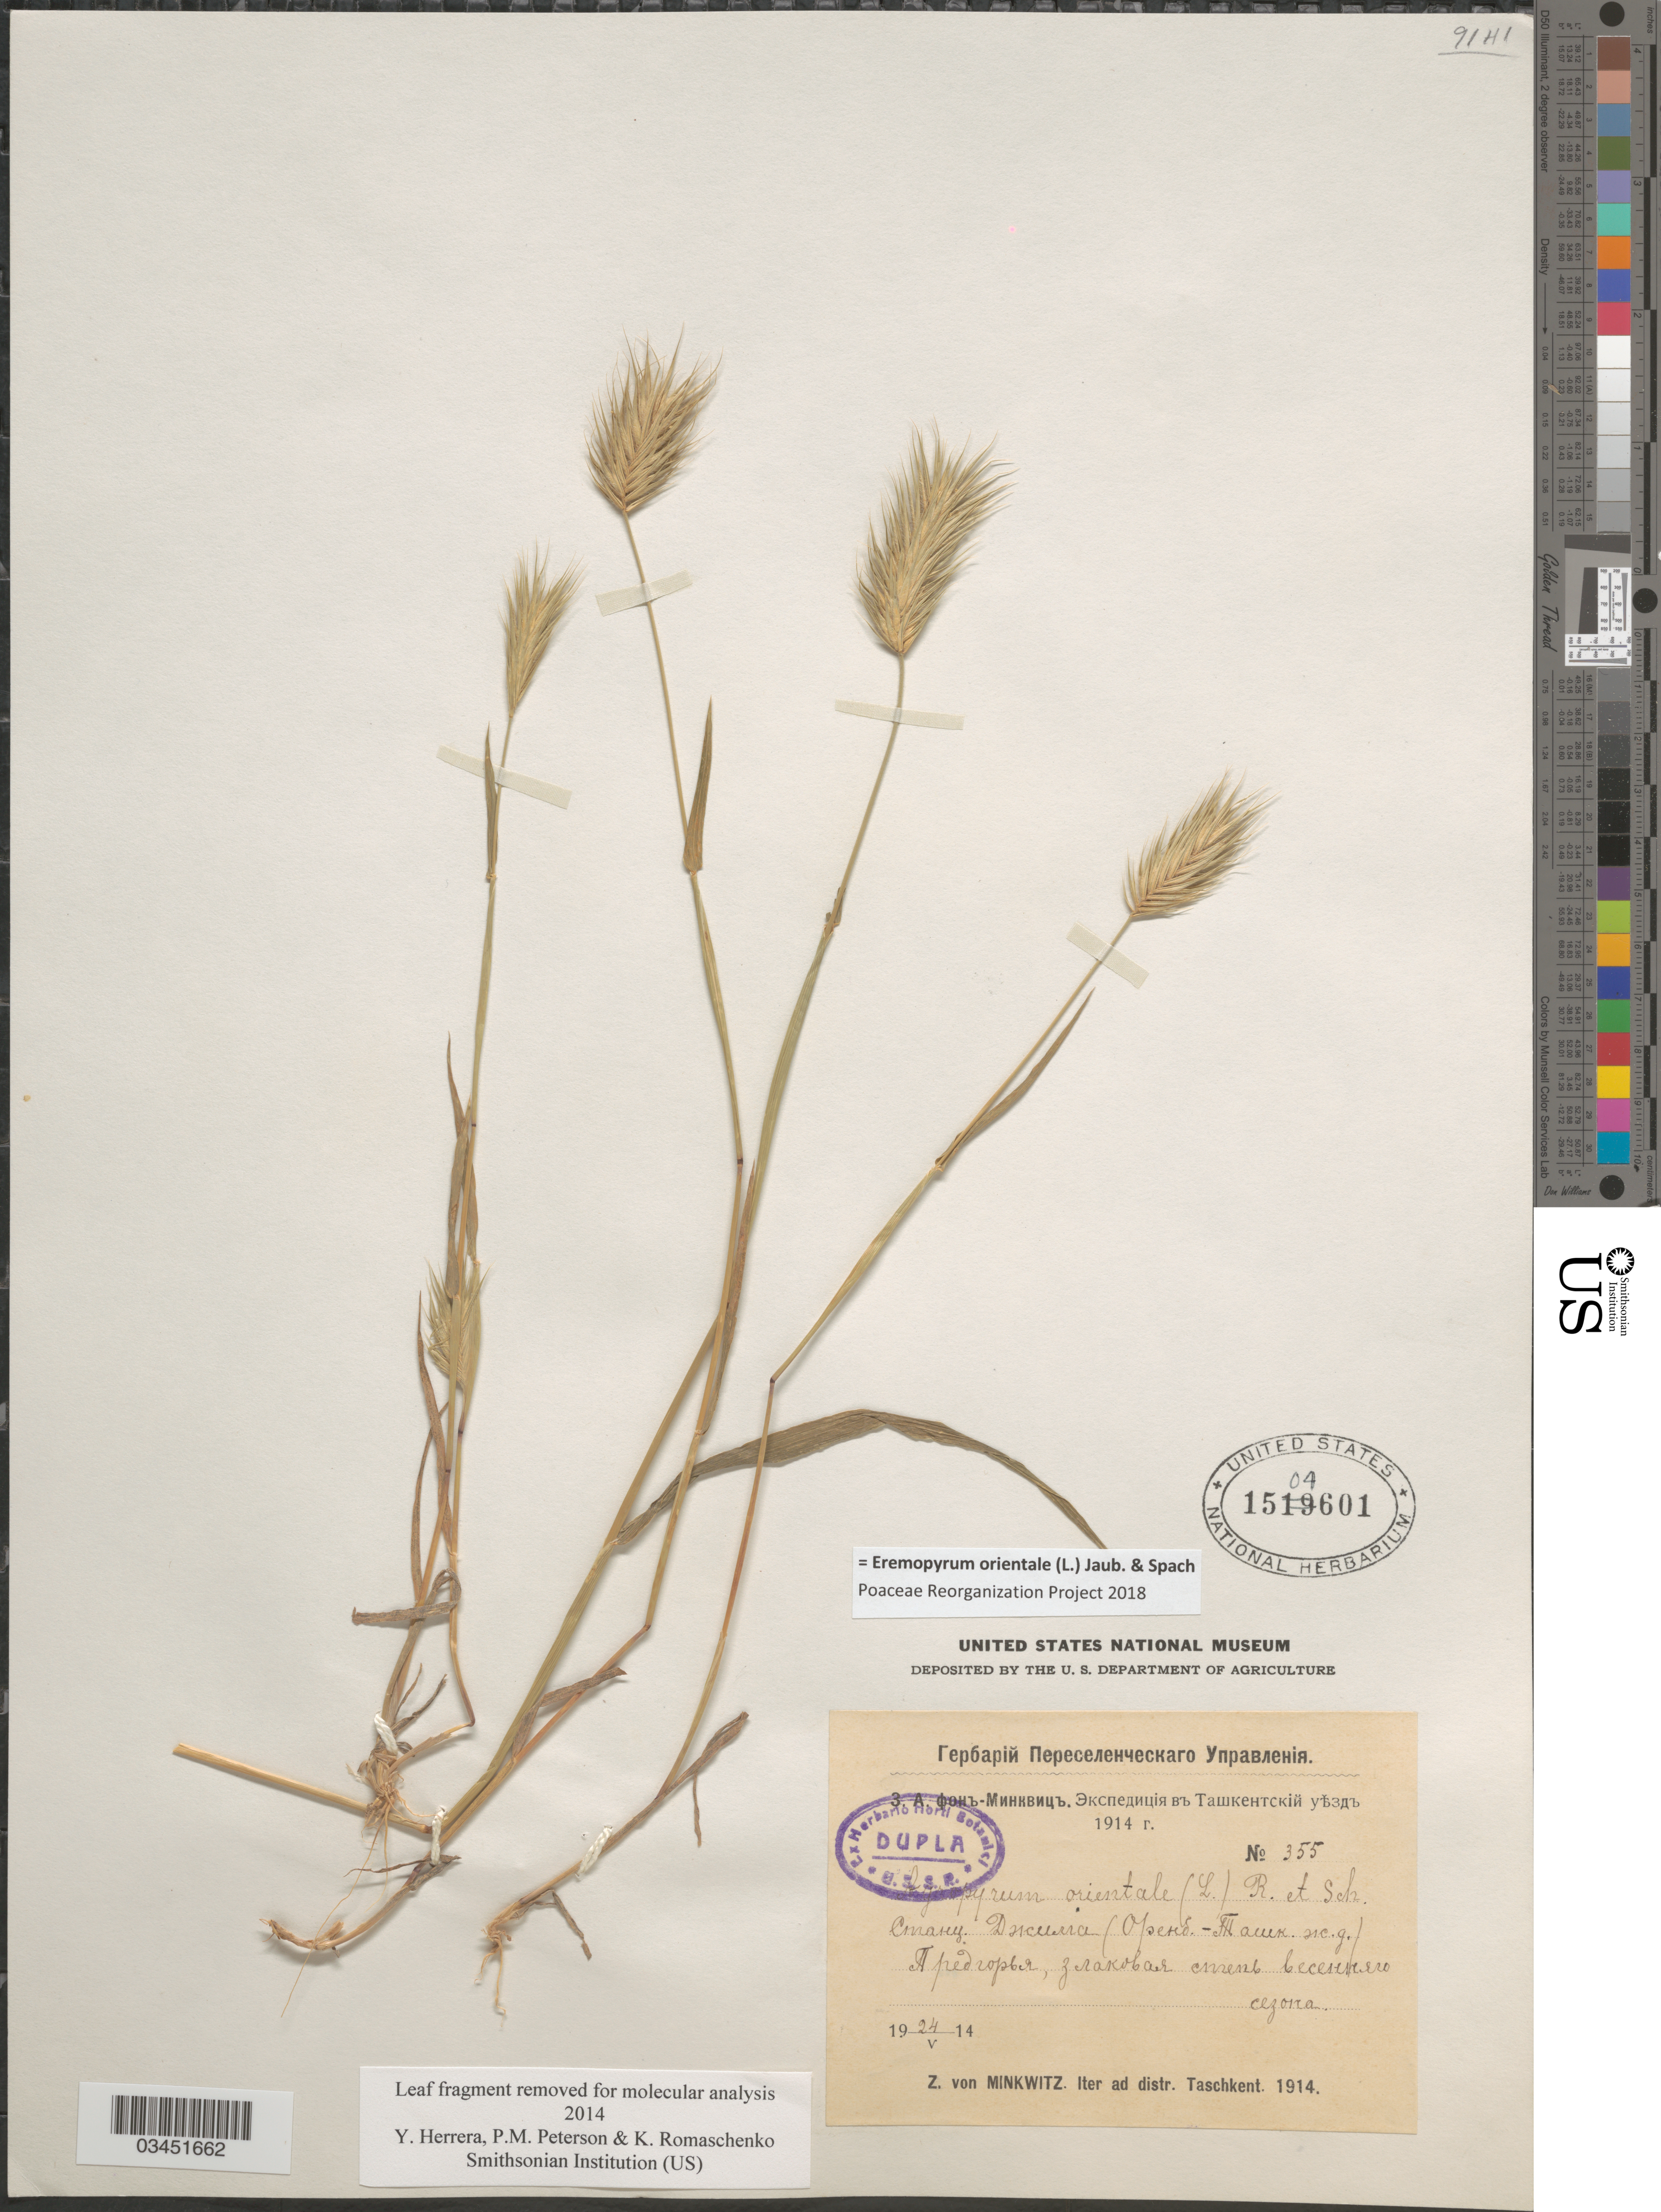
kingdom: Plantae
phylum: Tracheophyta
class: Liliopsida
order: Poales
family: Poaceae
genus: Eremopyrum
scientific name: Eremopyrum orientale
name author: (L.) Jaub. & Spach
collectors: Z. Minkwitz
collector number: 355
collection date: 1914-05-24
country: Uzbekistan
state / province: Toshkent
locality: Iter ad distr. Taschkent. Station Dzhima on railroad Orenburg-Tashkent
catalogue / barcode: US 1504601